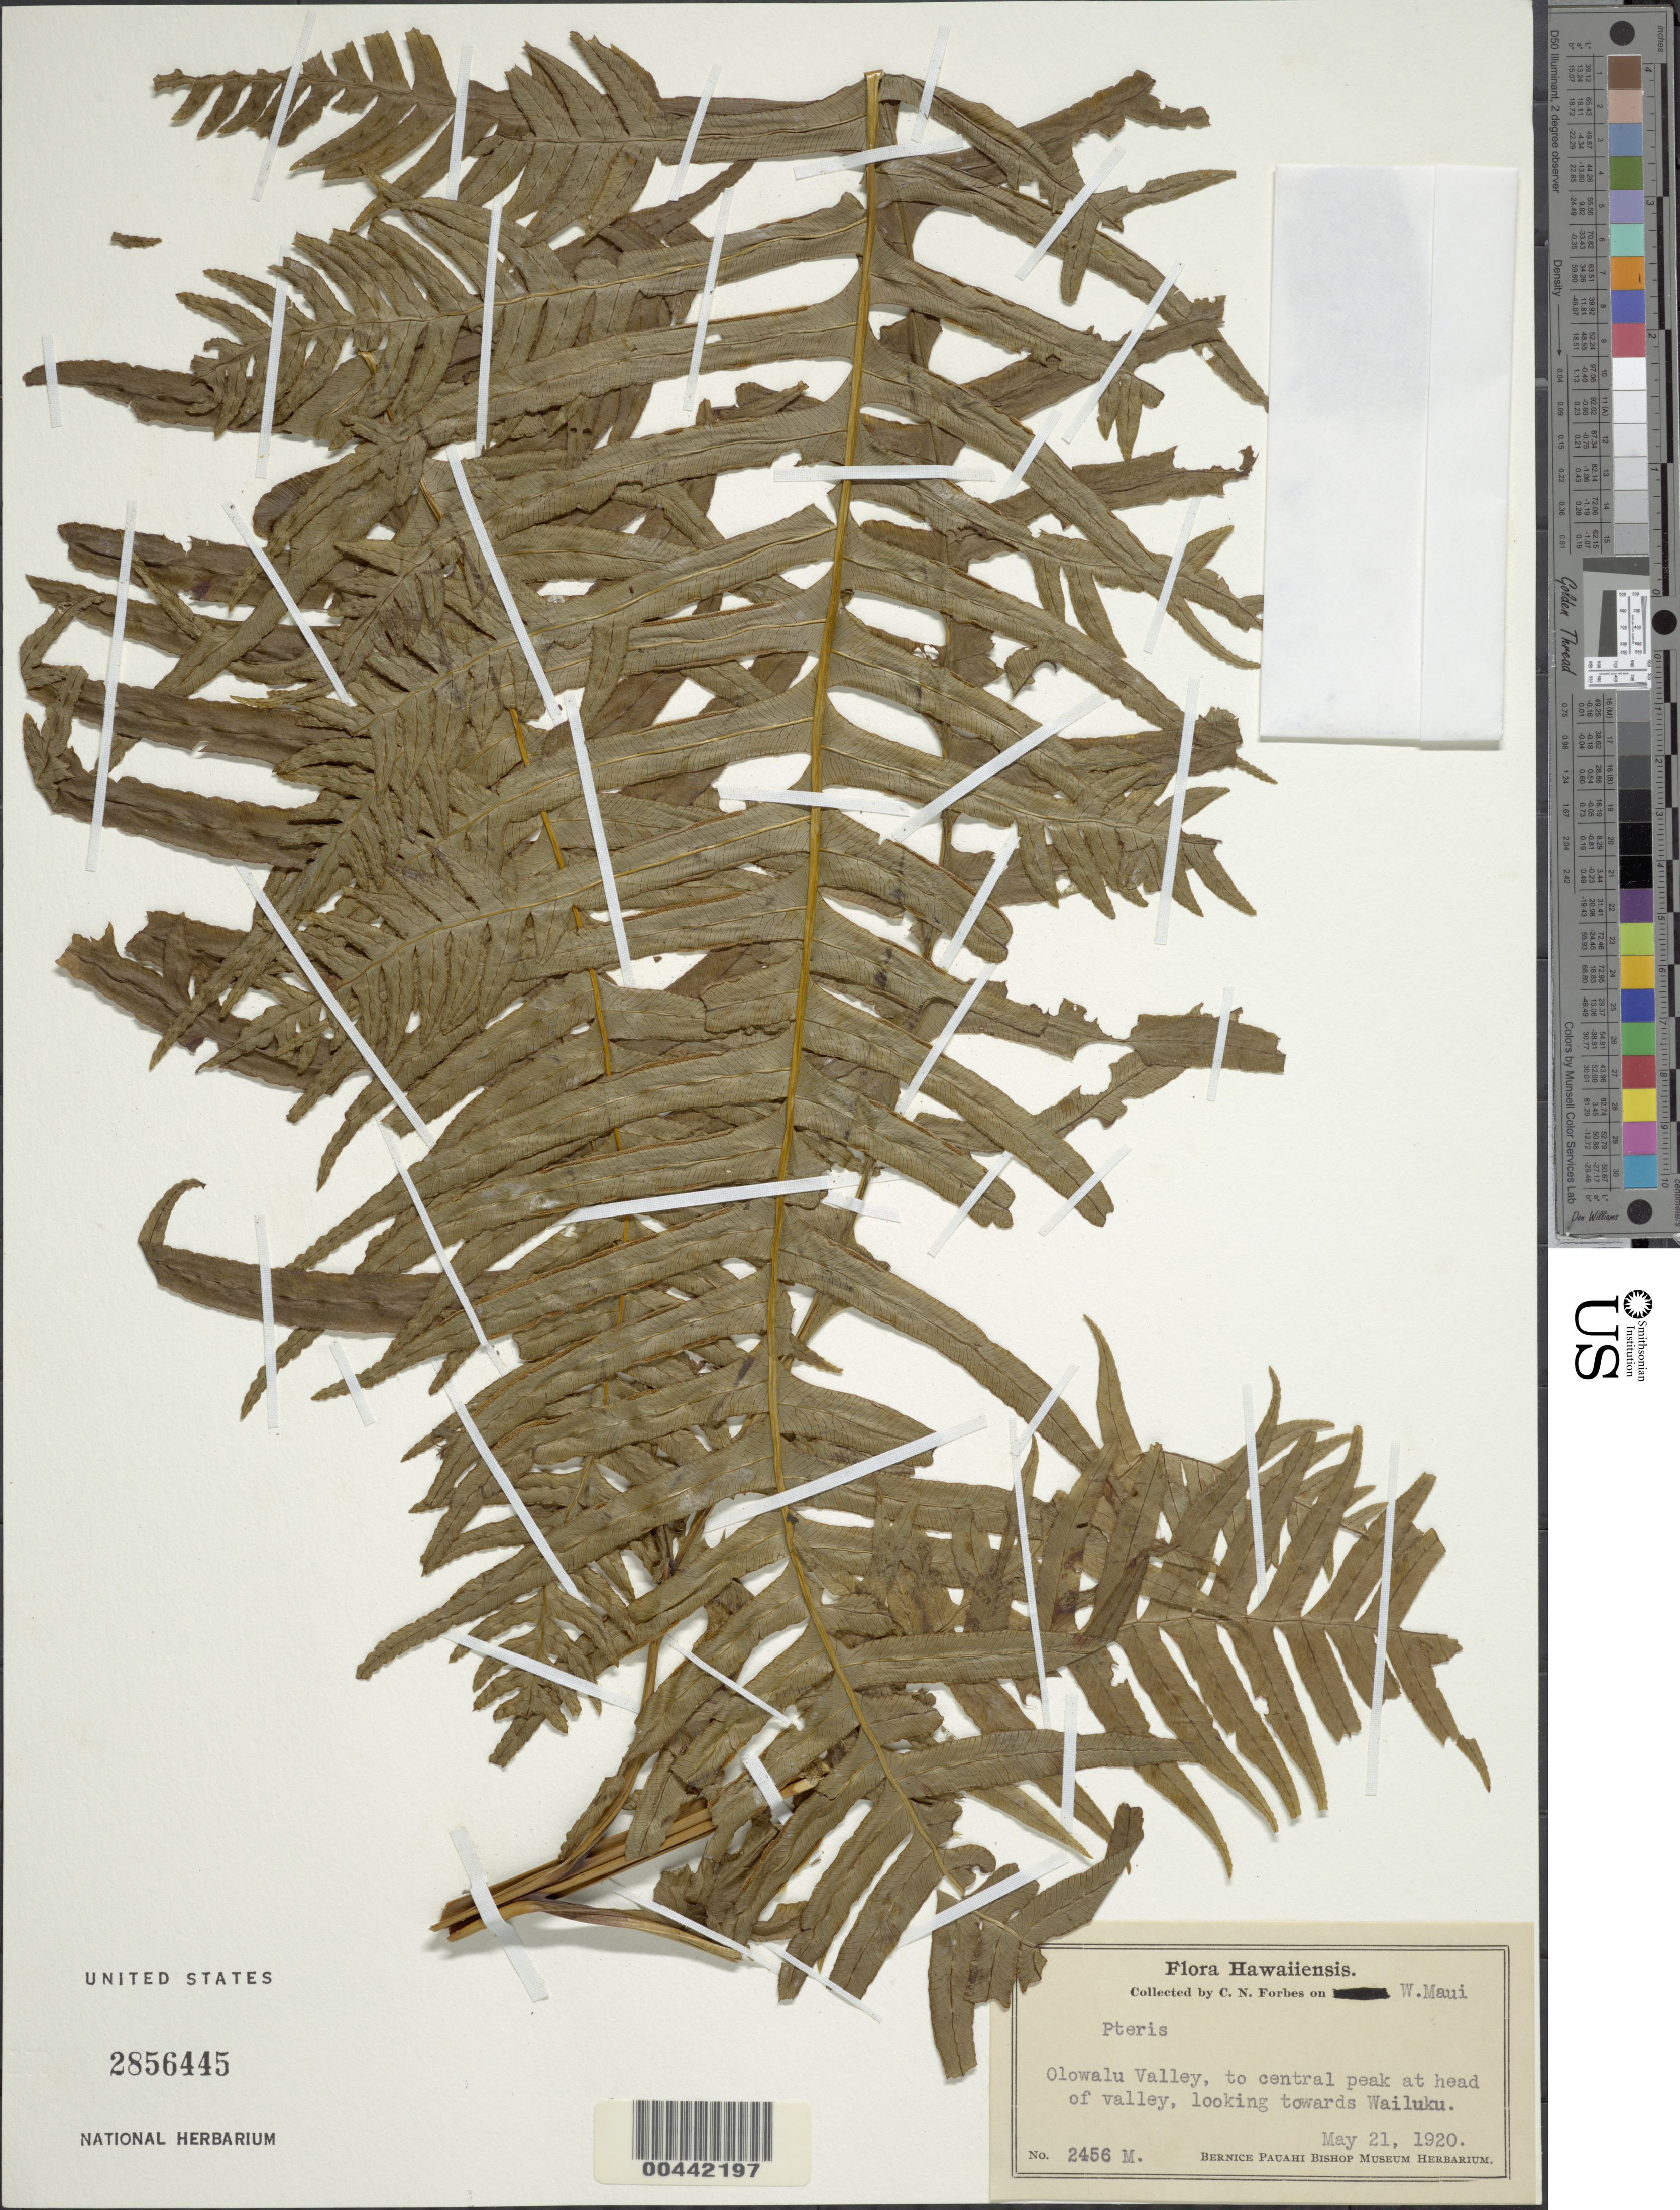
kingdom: Plantae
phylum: Tracheophyta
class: Polypodiopsida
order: Polypodiales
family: Pteridaceae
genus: Pteris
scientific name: Pteris terminalis var. terminalis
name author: Wall.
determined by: Wagner, W. L., (BOT), Smithsonian Institution - National Museum of Natural History (UNITED STATES)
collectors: C. N. Forbes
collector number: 2456 M.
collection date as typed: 21 May 1920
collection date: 1920-05-21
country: United States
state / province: Hawaii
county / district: Maui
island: Maui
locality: Olowalu Valley, to central peak at head of valley, looking towards Wailuku, W Maui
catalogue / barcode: US 2856445